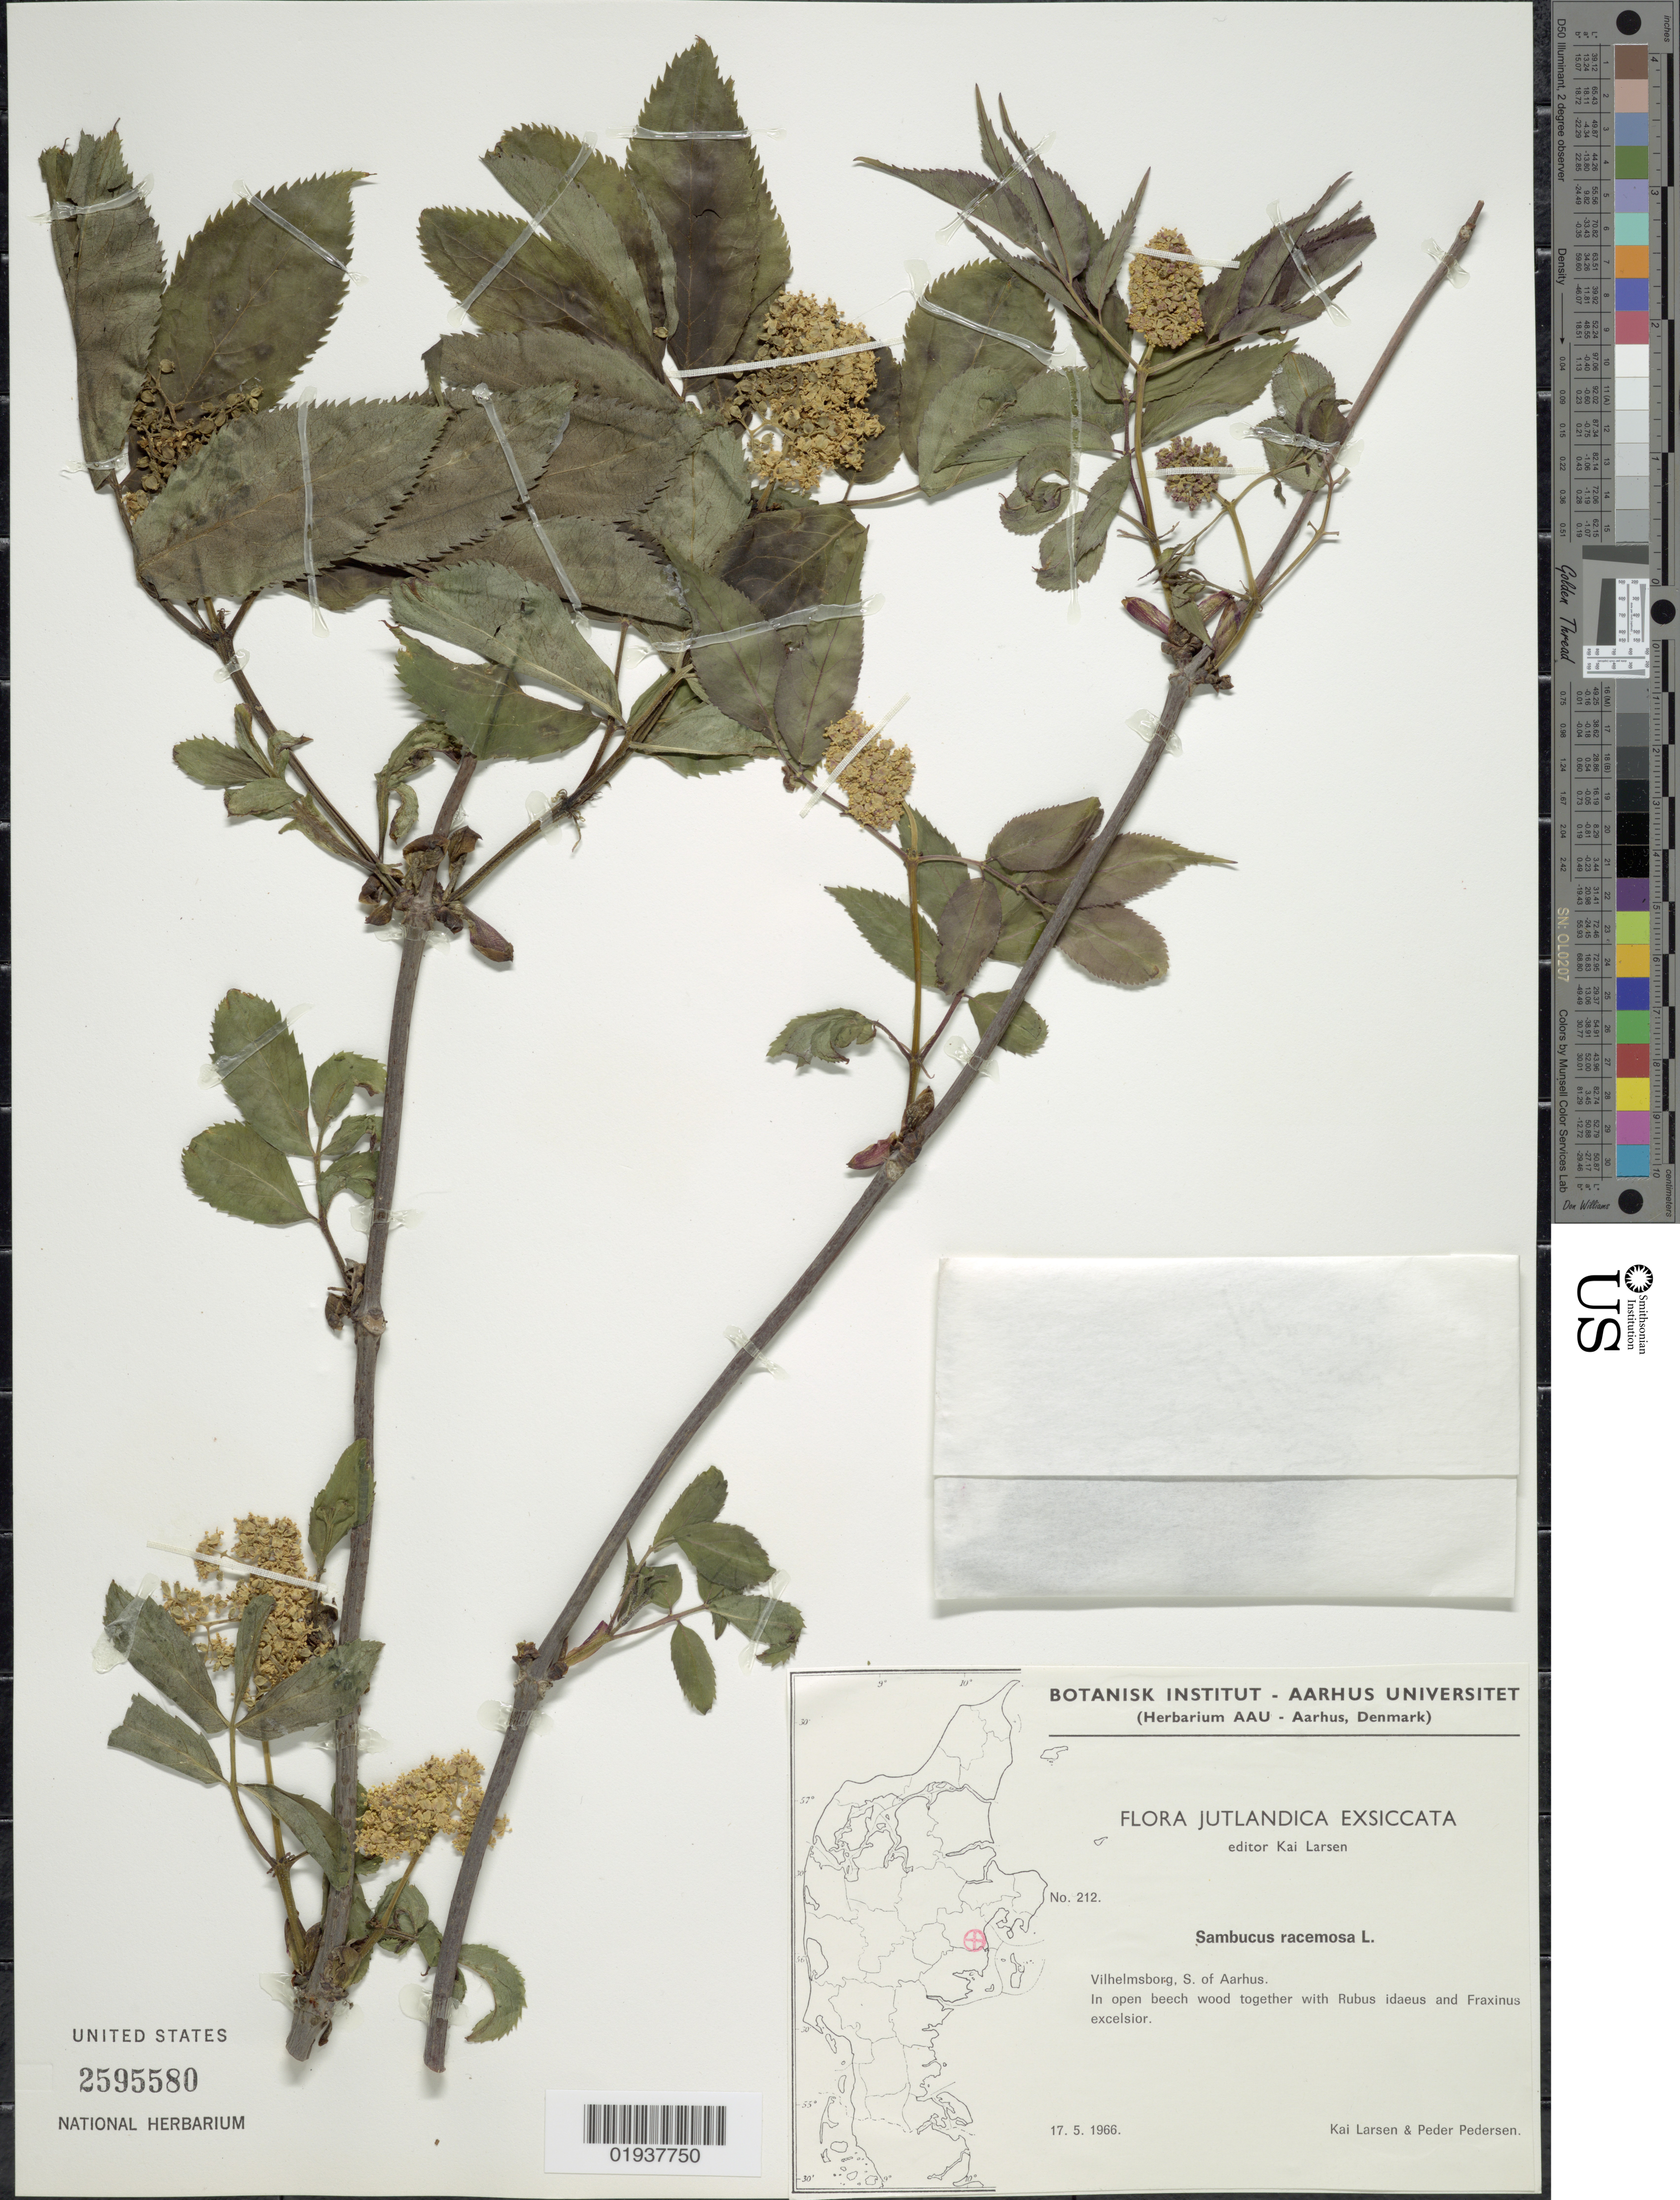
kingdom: Plantae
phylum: Tracheophyta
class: Magnoliopsida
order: Dipsacales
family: Viburnaceae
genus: Sambucus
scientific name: Sambucus racemosa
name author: L.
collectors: K. Larsen & P. Pedersen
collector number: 212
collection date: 1966-05-17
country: Denmark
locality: Vilhelmsborg, S. of Aarhus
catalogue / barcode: US 2595580